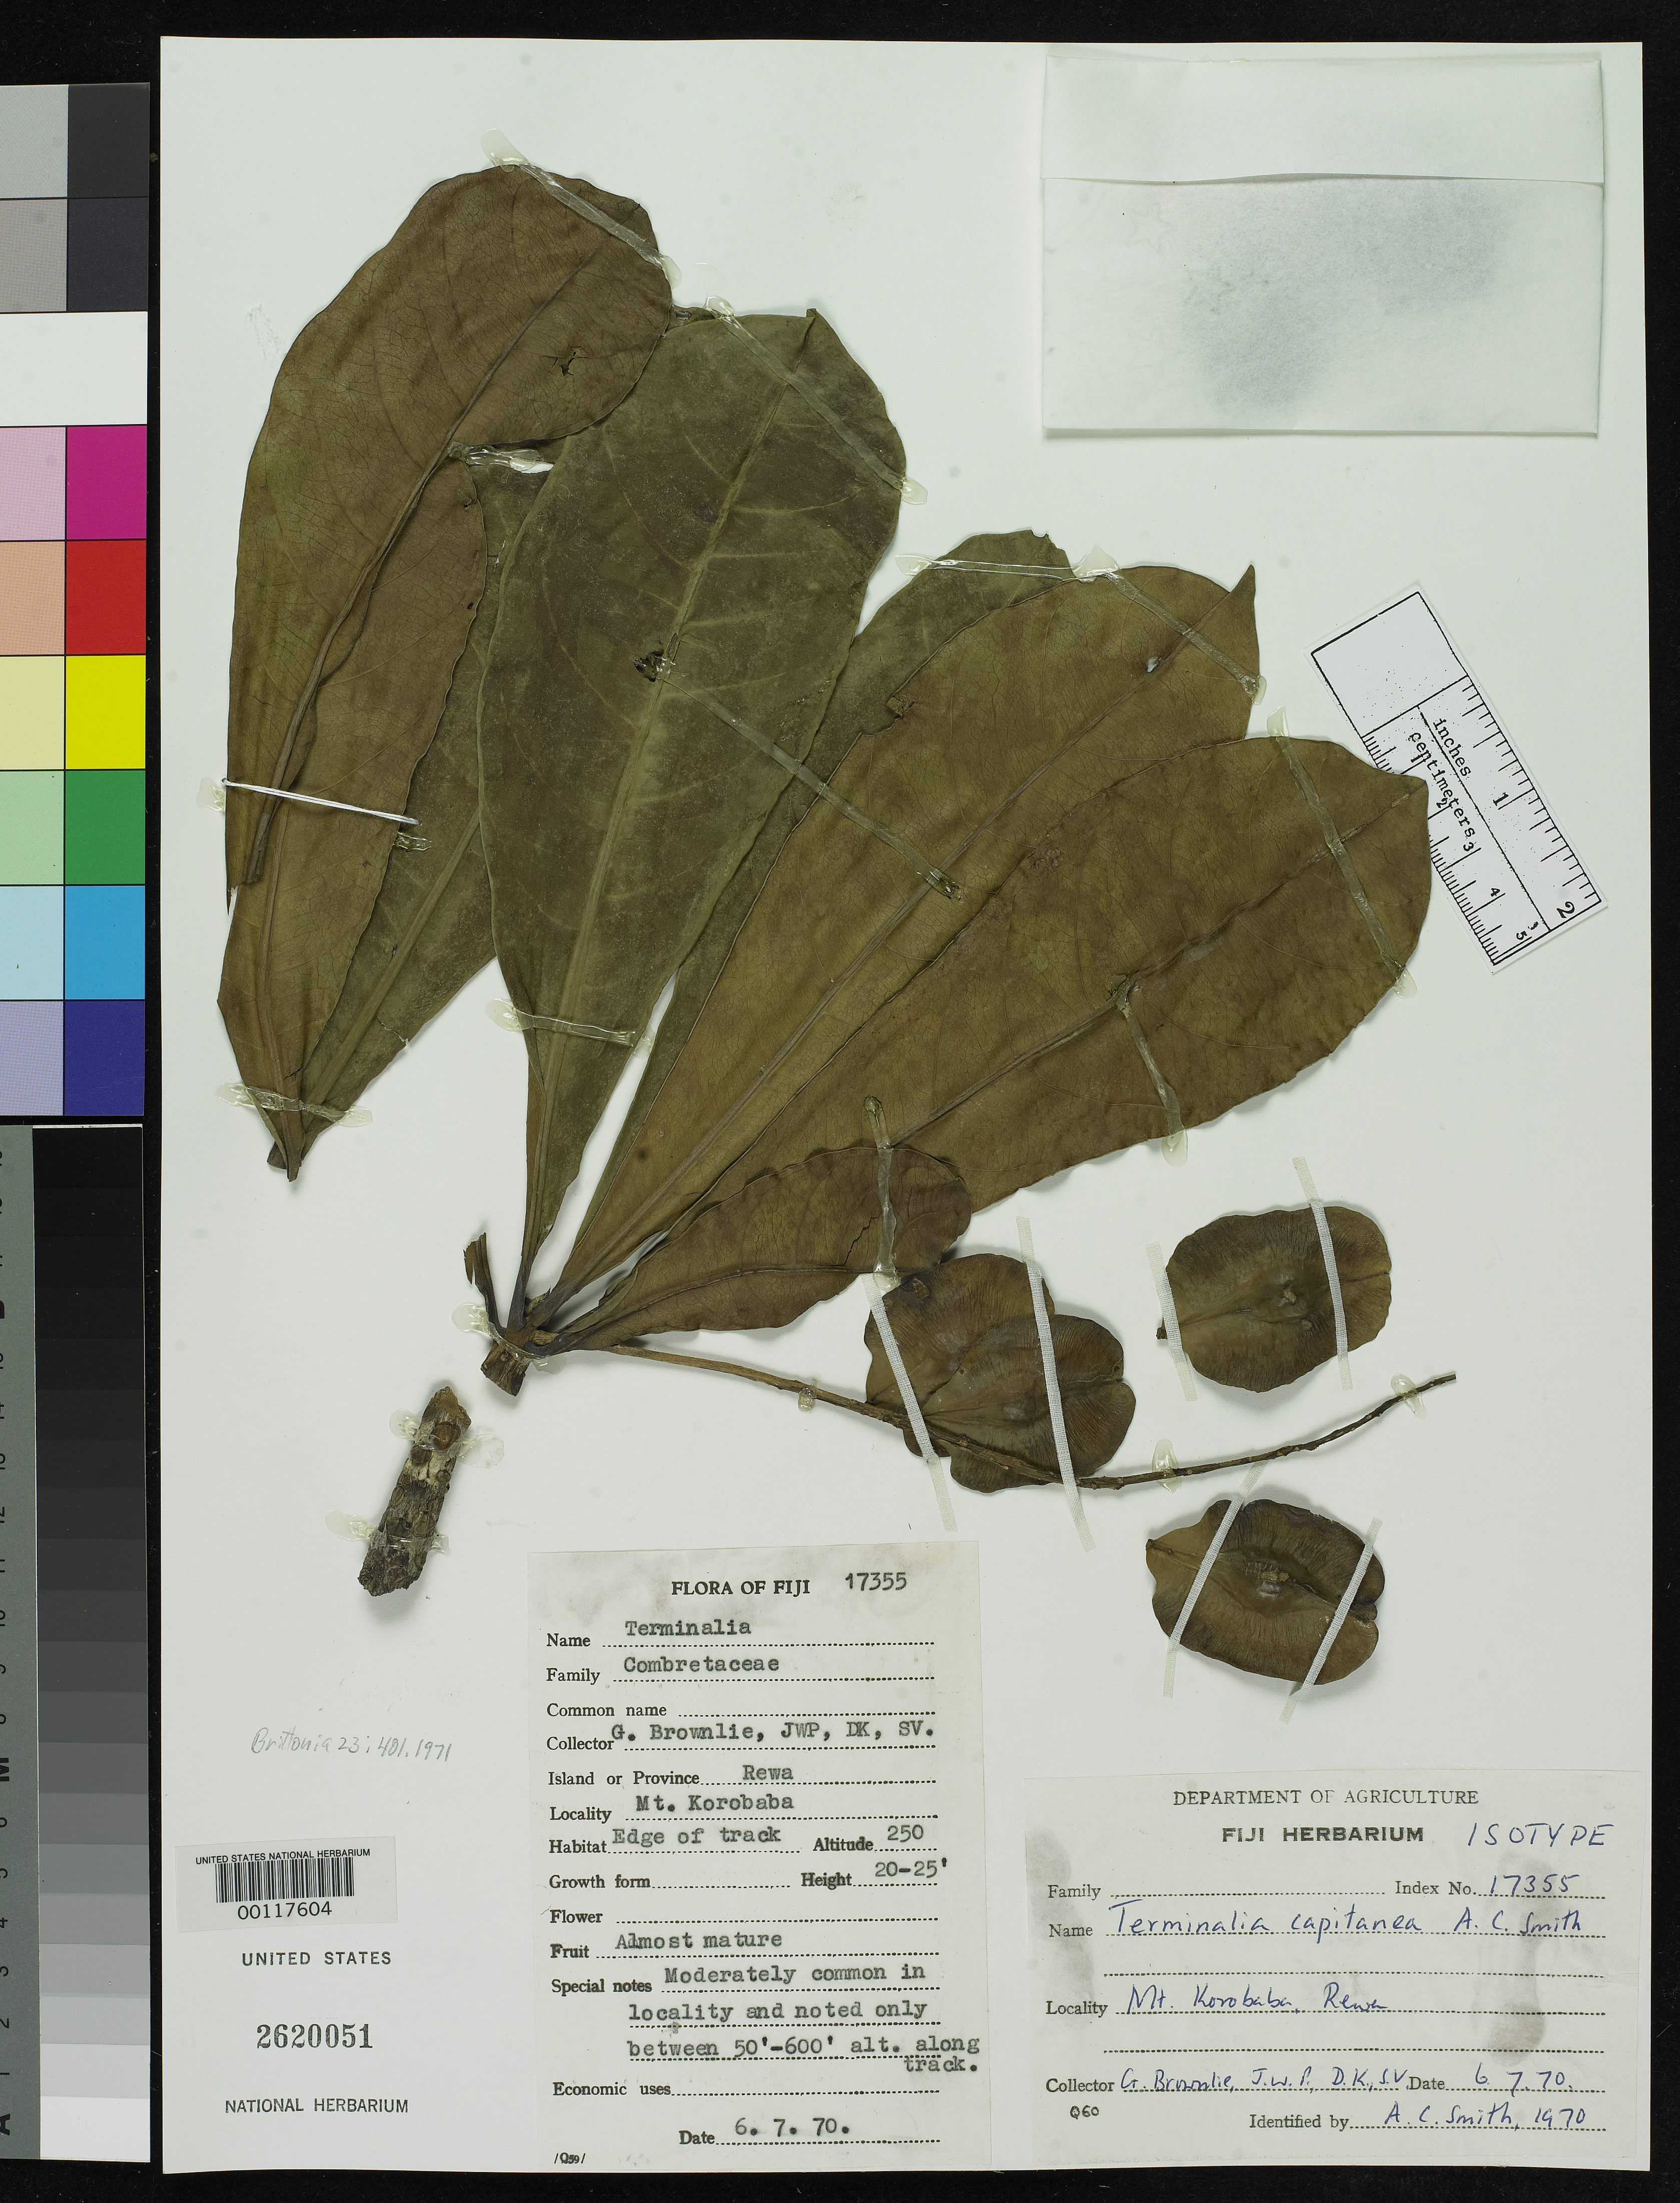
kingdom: Plantae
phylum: Tracheophyta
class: Magnoliopsida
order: Myrtales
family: Combretaceae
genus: Terminalia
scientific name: Terminalia capitanea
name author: A.C. Sm.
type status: Isotype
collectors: G. Brownlie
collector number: Fiji Dept. Agr. 17355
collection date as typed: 06 Jul 1970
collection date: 1970-07-06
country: Fiji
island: Viti Levu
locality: Mt. Korombama. [Viti Levu Group]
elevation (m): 75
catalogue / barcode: US 2620051